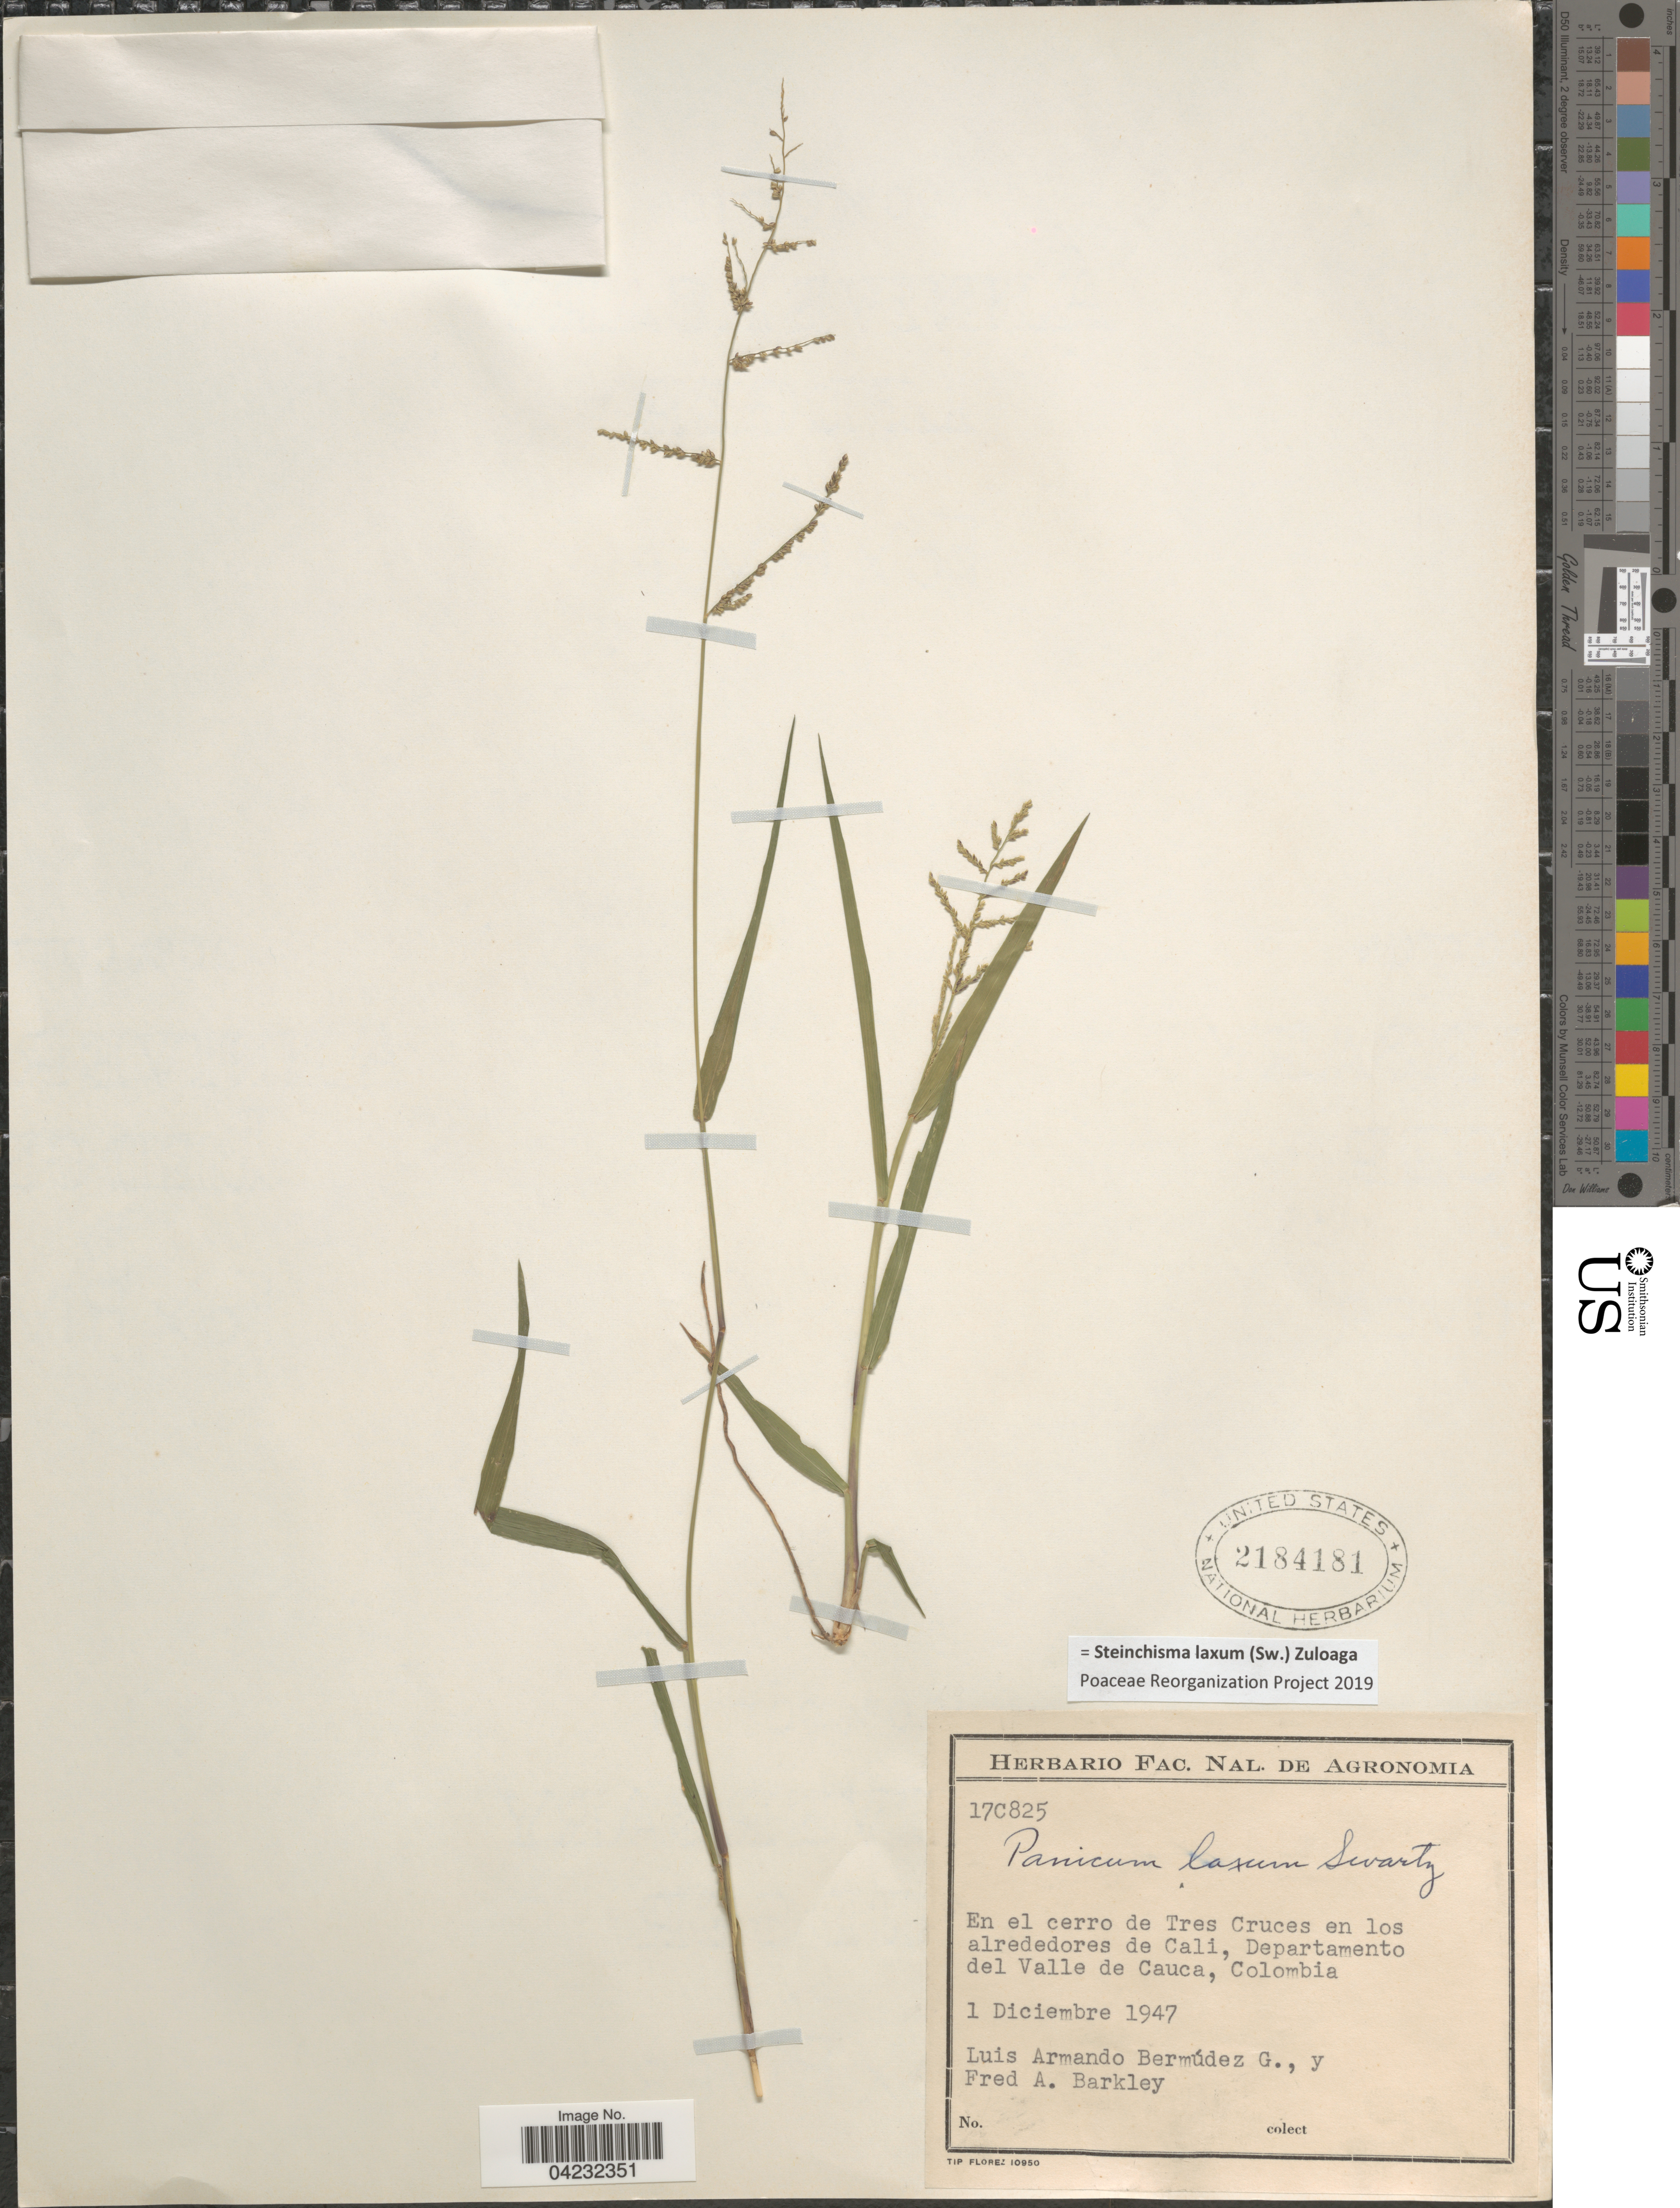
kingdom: Plantae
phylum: Tracheophyta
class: Liliopsida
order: Poales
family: Poaceae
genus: Steinchisma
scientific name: Steinchisma laxum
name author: (Sw.) Zuloaga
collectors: L. Bermudez & F. A. Barkley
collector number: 17C825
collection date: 1947-12-01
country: Colombia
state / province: Valle del Cauca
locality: En el cerro de Tres Cruces en los alrededores de Cali, Departamento del Valle de Cauca.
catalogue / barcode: US 2184181